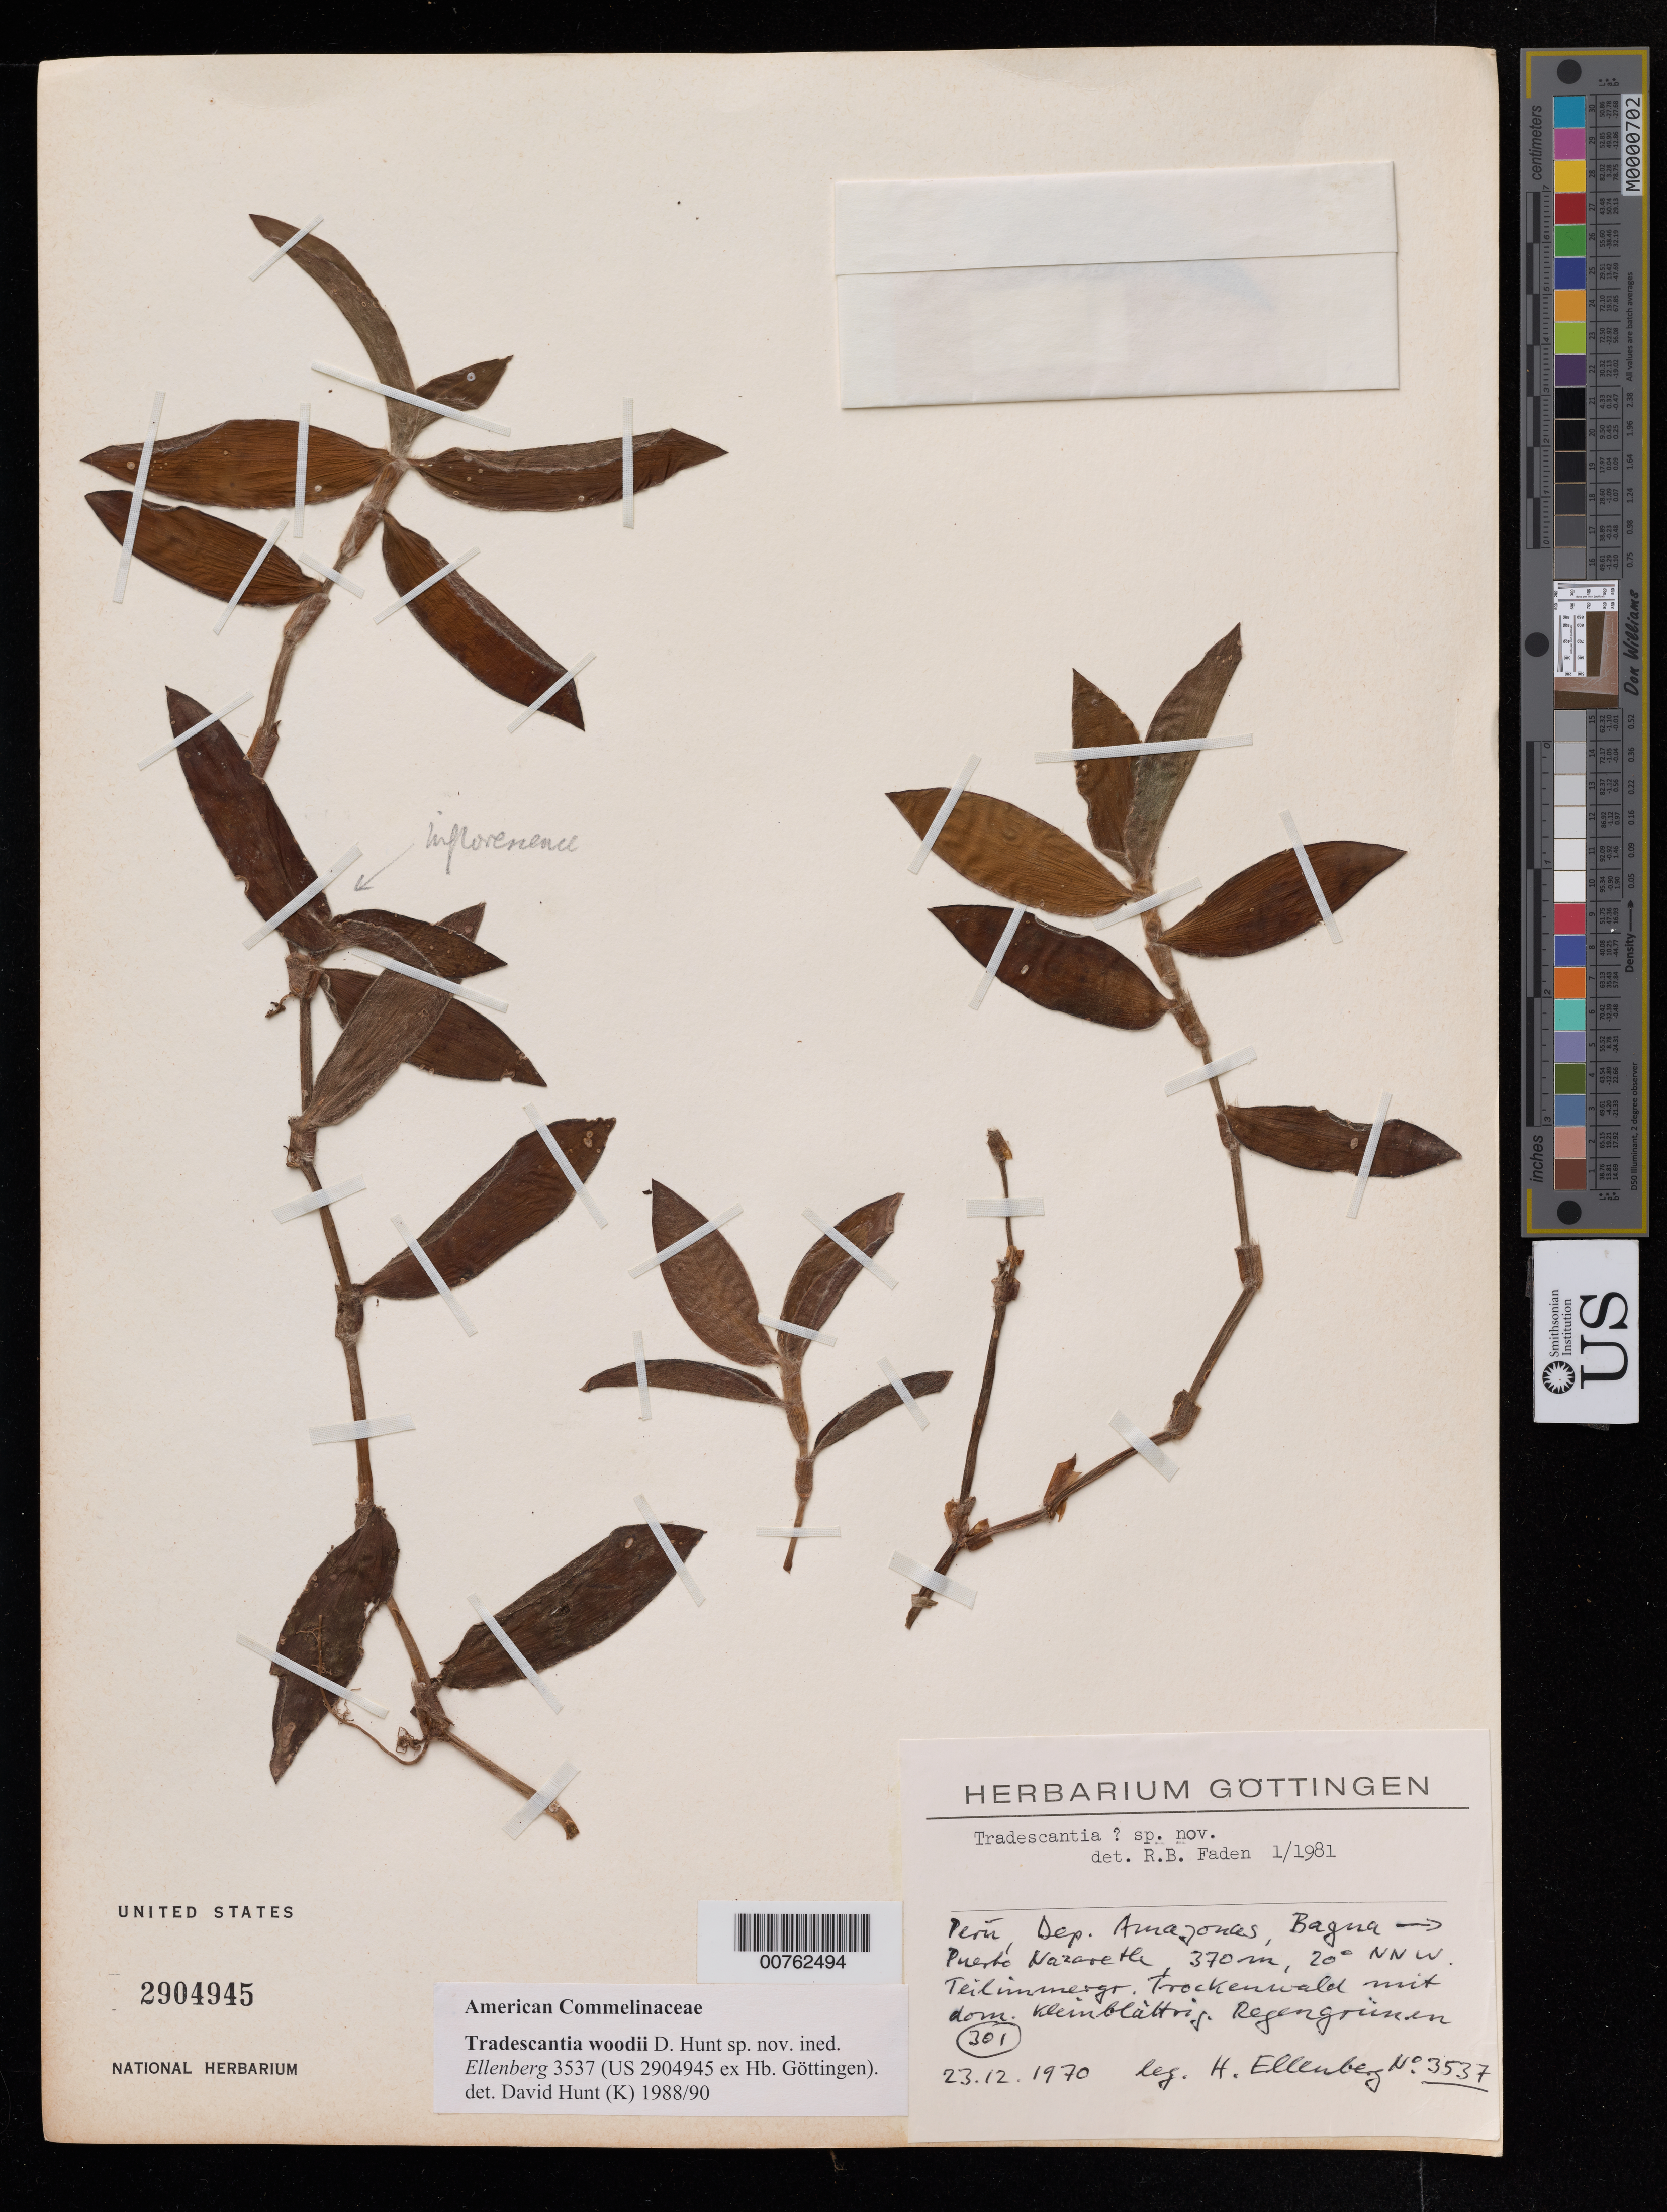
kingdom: Plantae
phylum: Tracheophyta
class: Liliopsida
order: Commelinales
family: Commelinaceae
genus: Tradescantia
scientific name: Tradescantia sp.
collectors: H. Ellenberg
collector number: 3537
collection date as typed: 23 Dec 1970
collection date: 1970-12-23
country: Peru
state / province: Amazonas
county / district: Bagua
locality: Puerdo Nazareth 370 m, 20° NNW.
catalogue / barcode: US 2904945